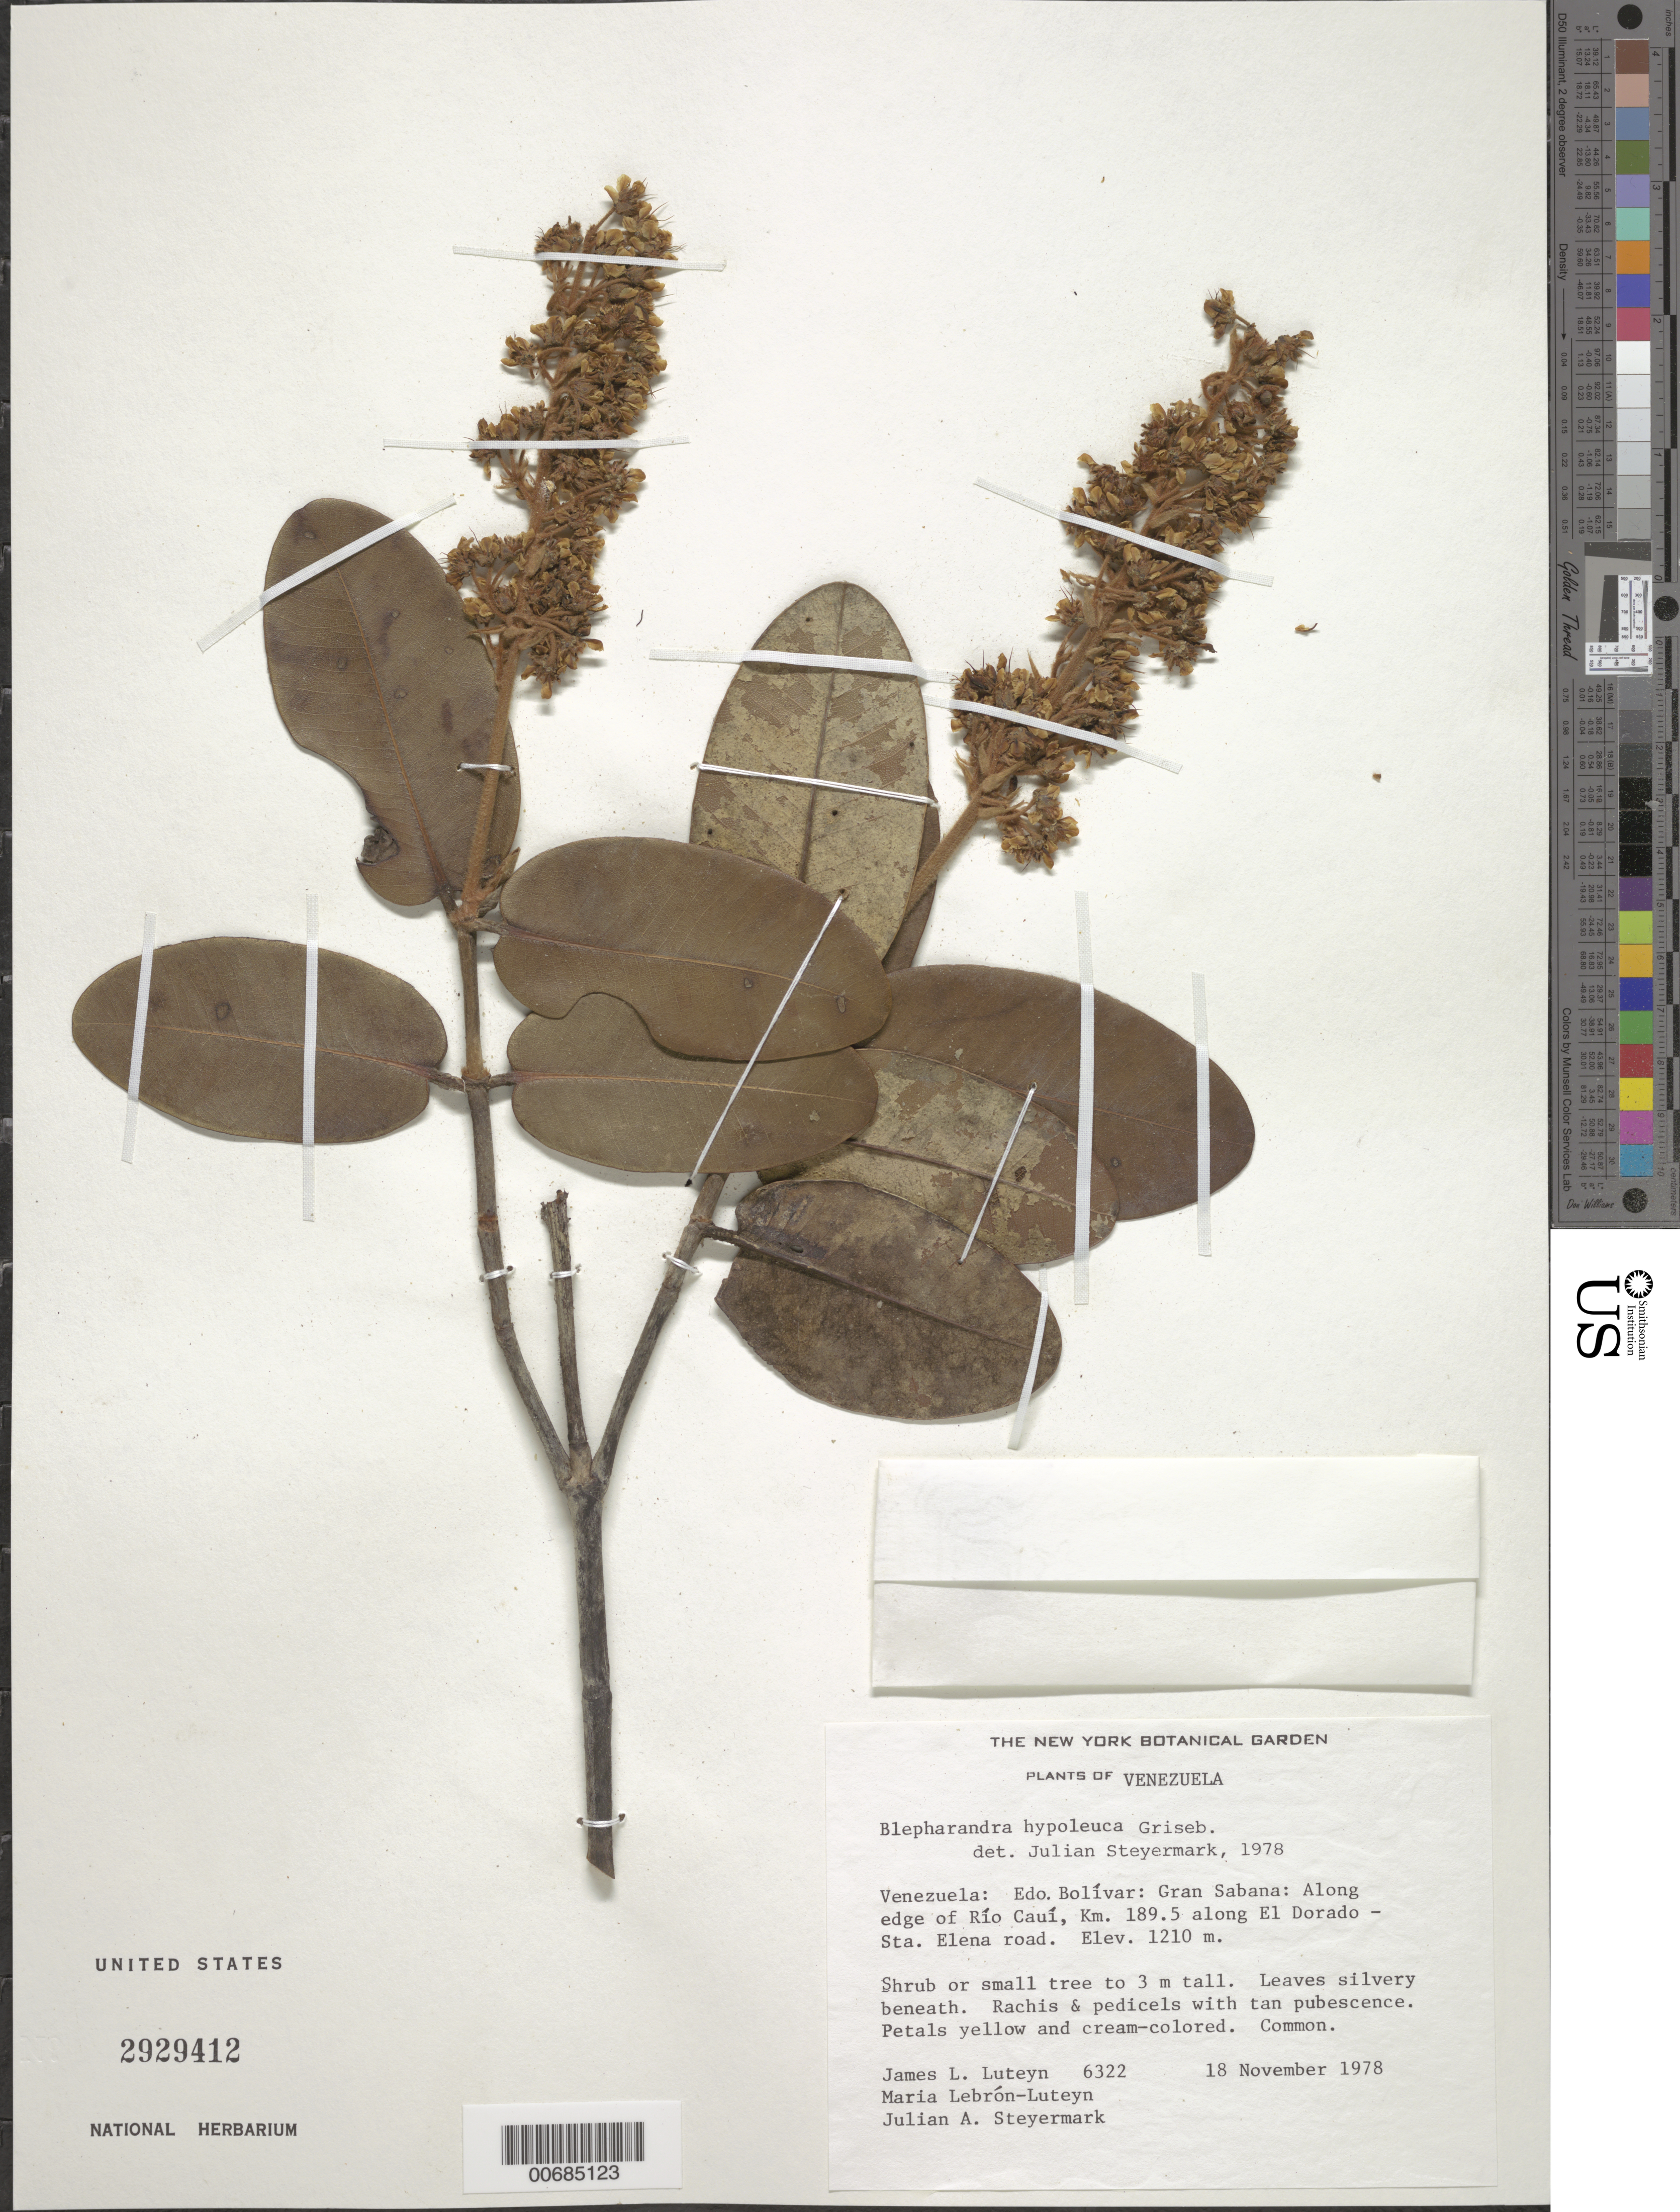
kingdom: Plantae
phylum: Tracheophyta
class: Magnoliopsida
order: Malpighiales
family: Malpighiaceae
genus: Blepharandra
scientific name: Blepharandra hypoleuca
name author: (Benth.) Griseb.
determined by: Steyermark, Julian A., (VEN)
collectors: J. L. Luteyn, M. L. Lebrón-Luteyn & J. Steyermark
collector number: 6322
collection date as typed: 18-Nov-78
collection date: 1978-11-18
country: Venezuela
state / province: Bolívar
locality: Gran Sabana, along edge of Río Cauí, km 189.5 along El Dorado Sta. Elena road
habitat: River edge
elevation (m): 1210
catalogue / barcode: US 2929412